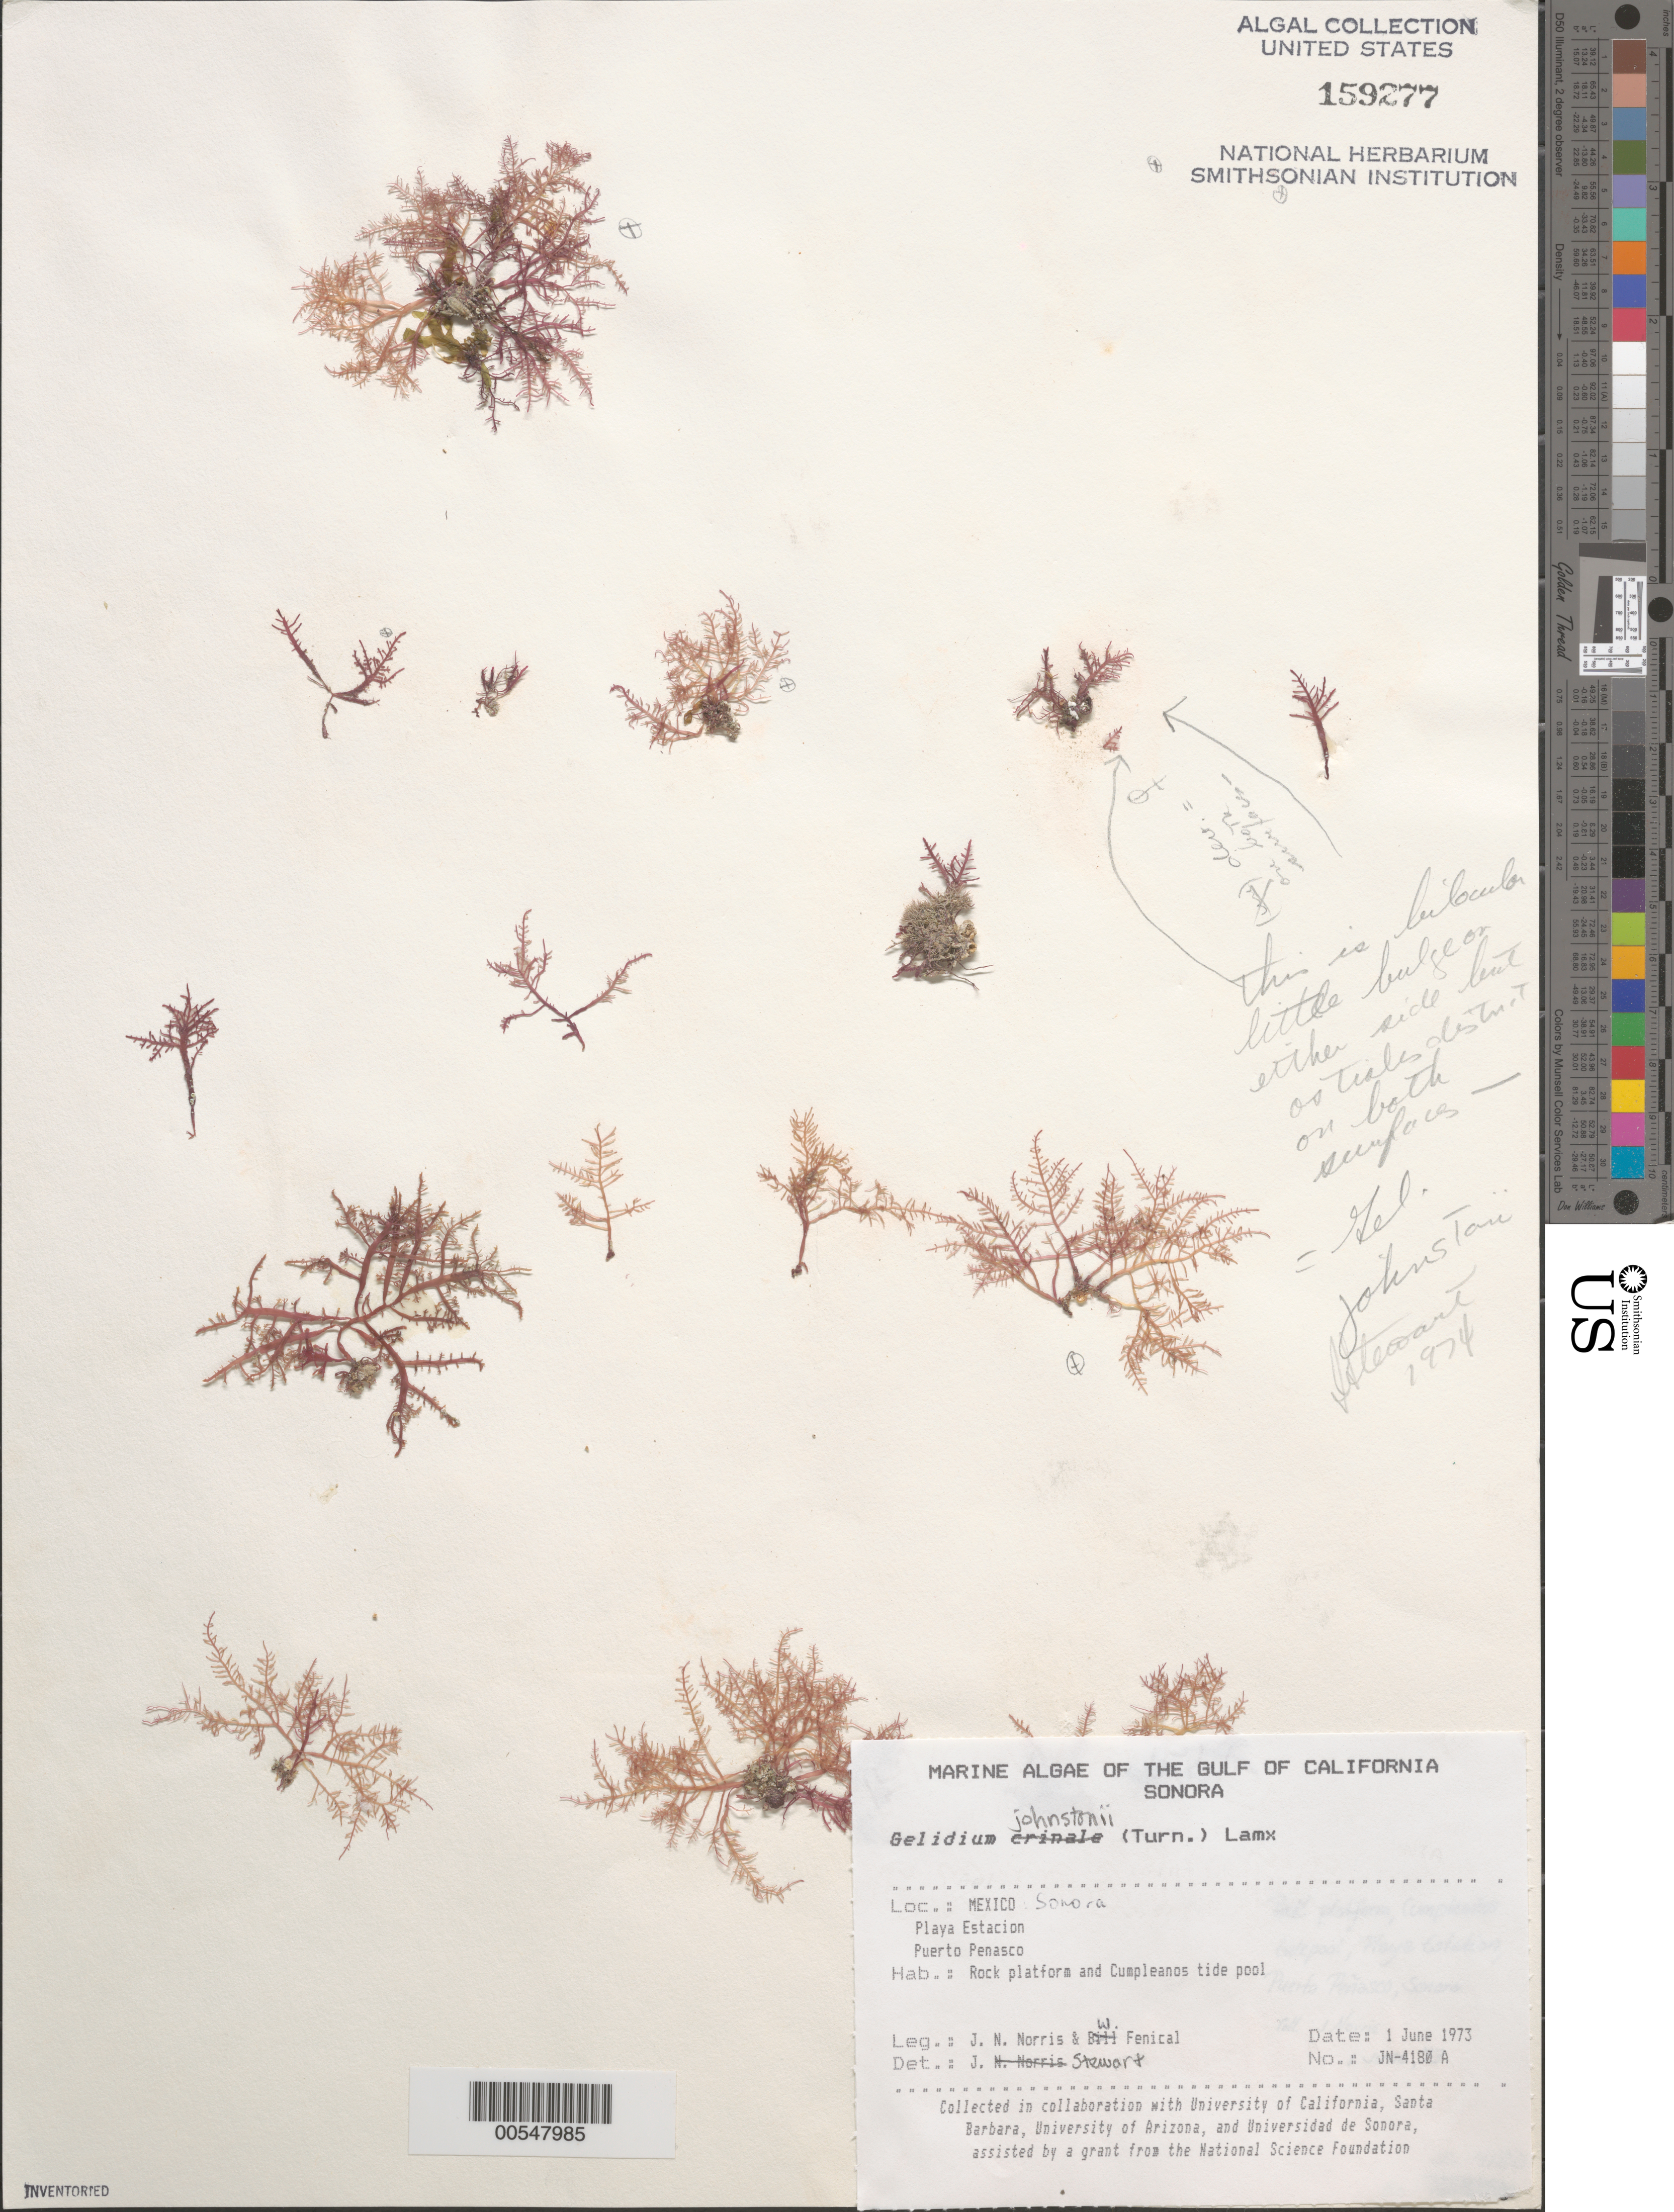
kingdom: Plantae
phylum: Rhodophyta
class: Florideophyceae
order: Gelidiales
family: Gelidiaceae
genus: Gelidium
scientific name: Gelidium johnstonii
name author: Setchell & N.L. Gardner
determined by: Stewart, J.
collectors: J. N. Norris & W. Fenical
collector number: JN-4180a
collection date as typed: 01 Jun 1973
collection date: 1973-06-01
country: Mexico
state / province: Sonora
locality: Playa Estacion, Puerto Penasco, Cumpleanos Tide Pool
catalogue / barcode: US 159277